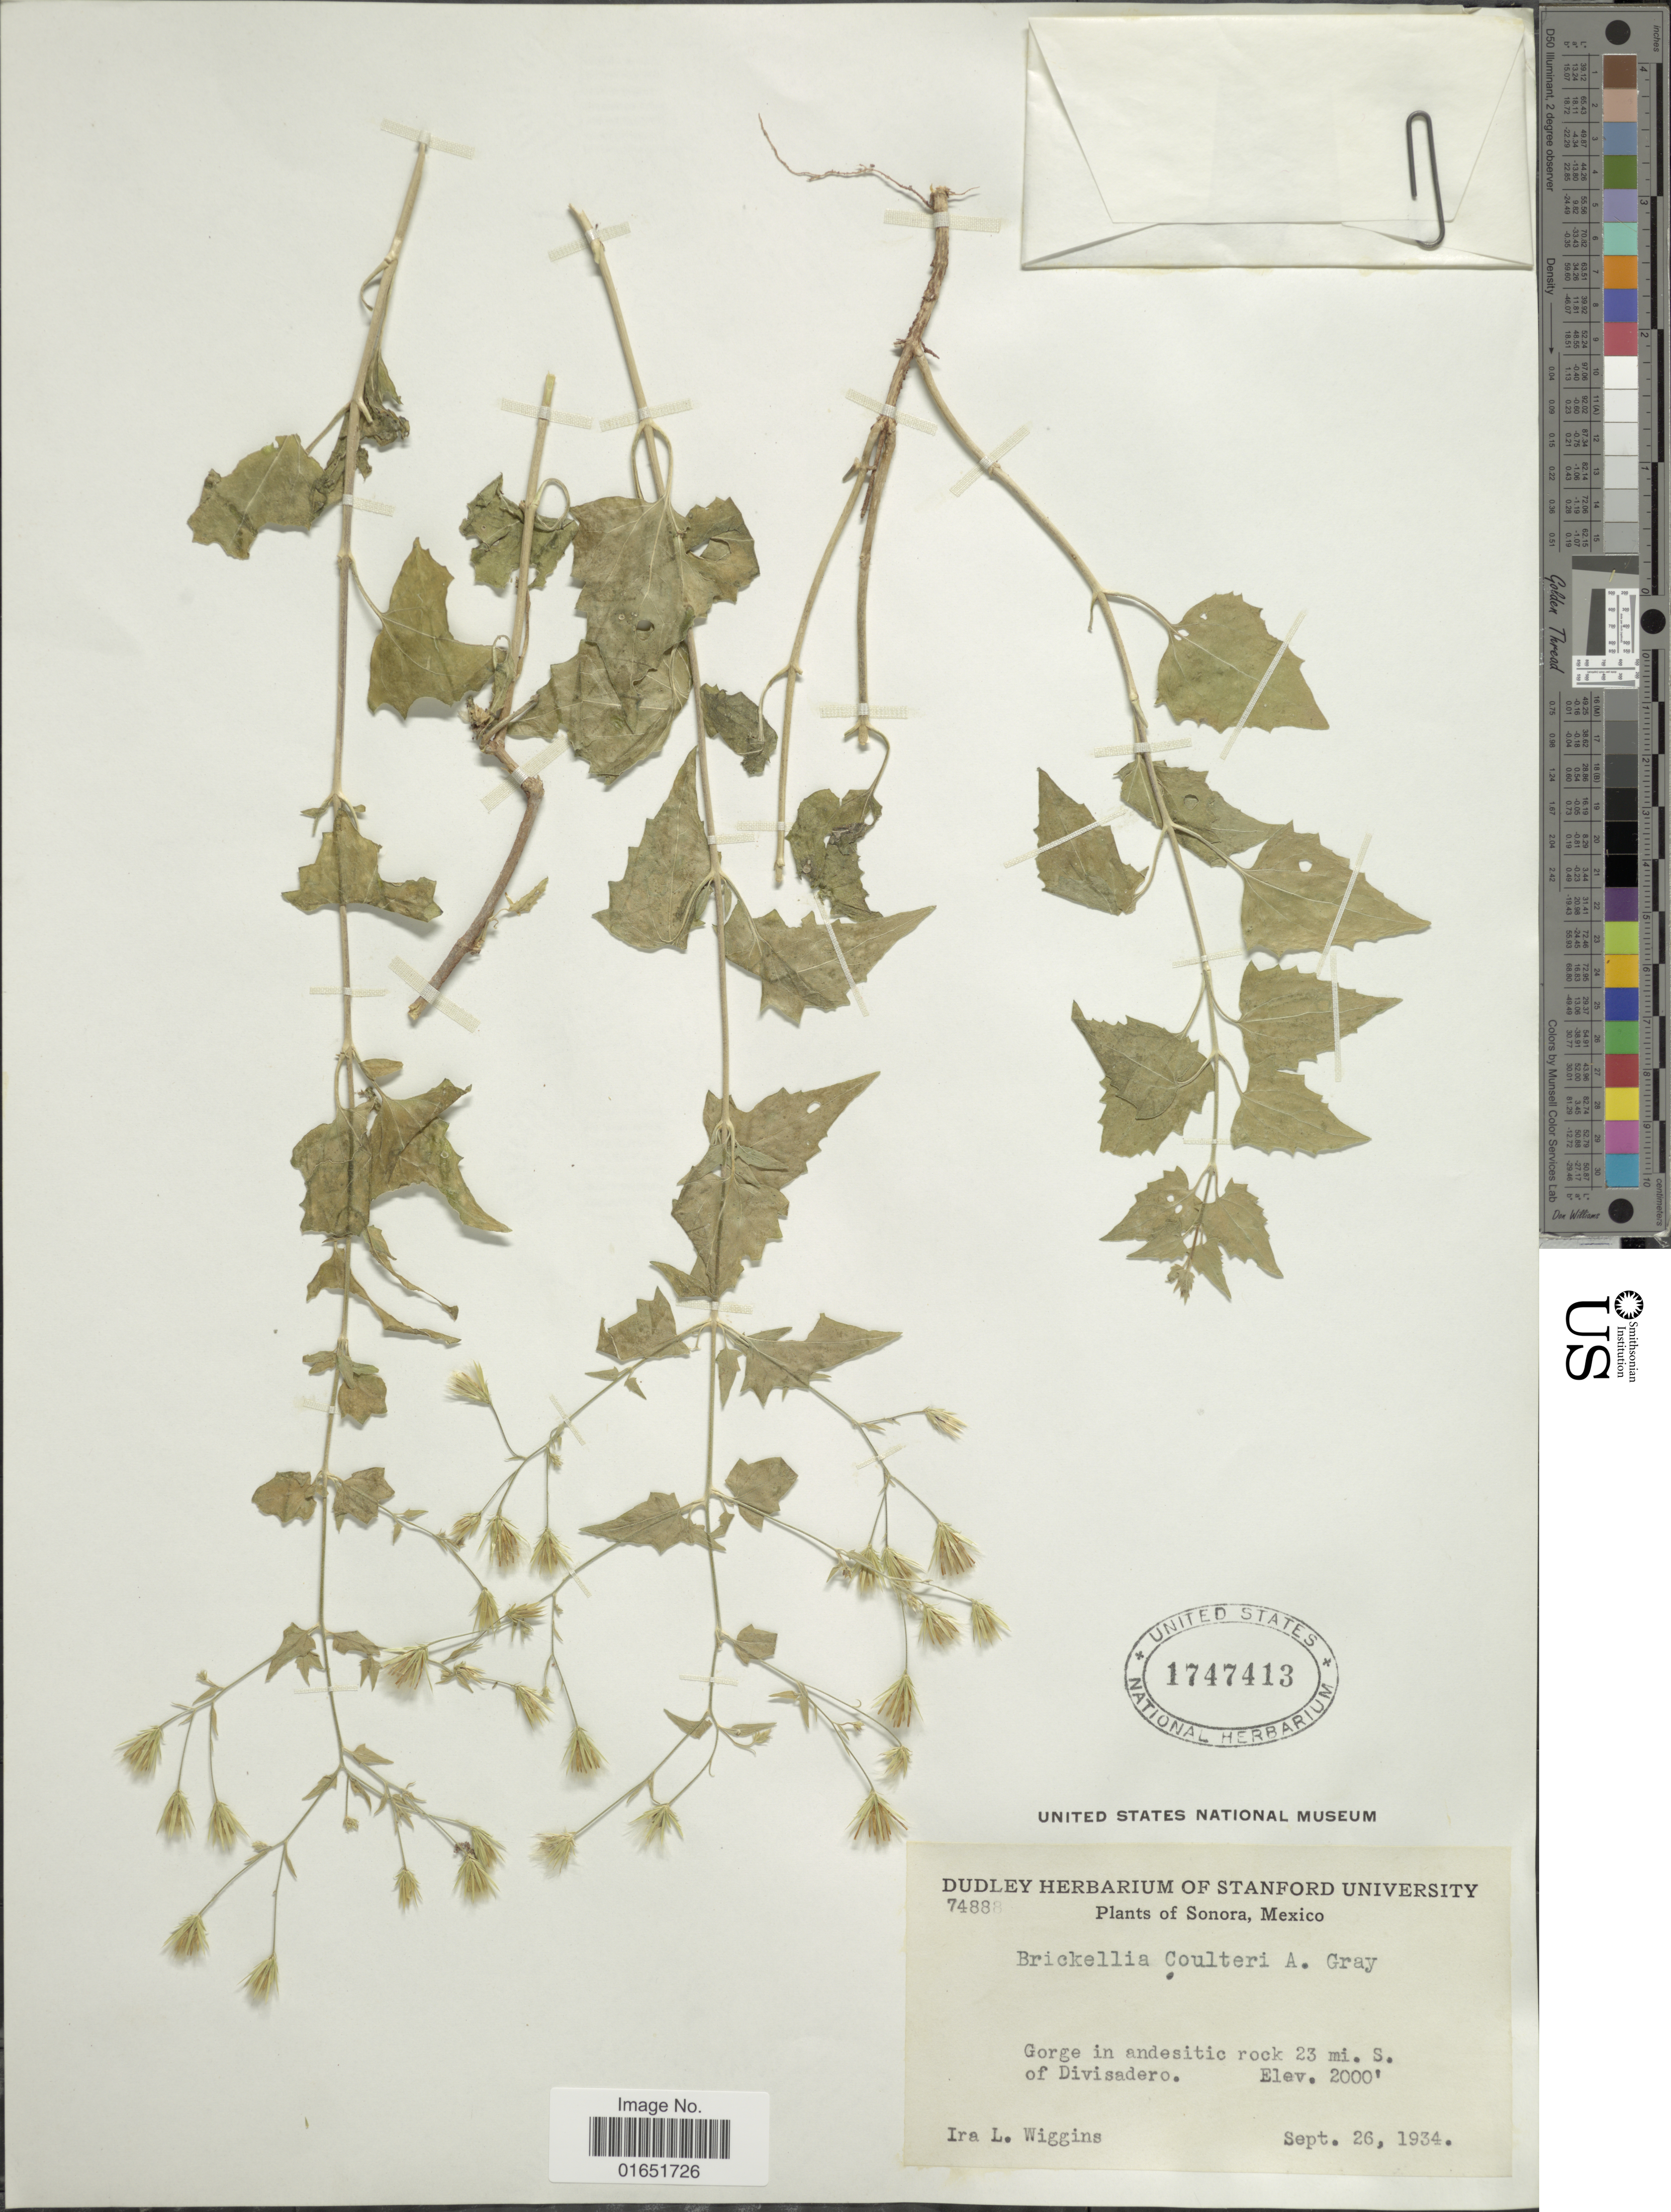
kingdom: Plantae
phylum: Tracheophyta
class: Magnoliopsida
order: Asterales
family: Asteraceae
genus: Brickellia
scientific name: Brickellia coulteri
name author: A. Gray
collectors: I. L. Wiggins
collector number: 74888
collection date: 1934-09-26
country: Mexico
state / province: Sonora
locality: Gorge in andesitic rock 23 mi. S. of Divisadero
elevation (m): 610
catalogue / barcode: US 1747413